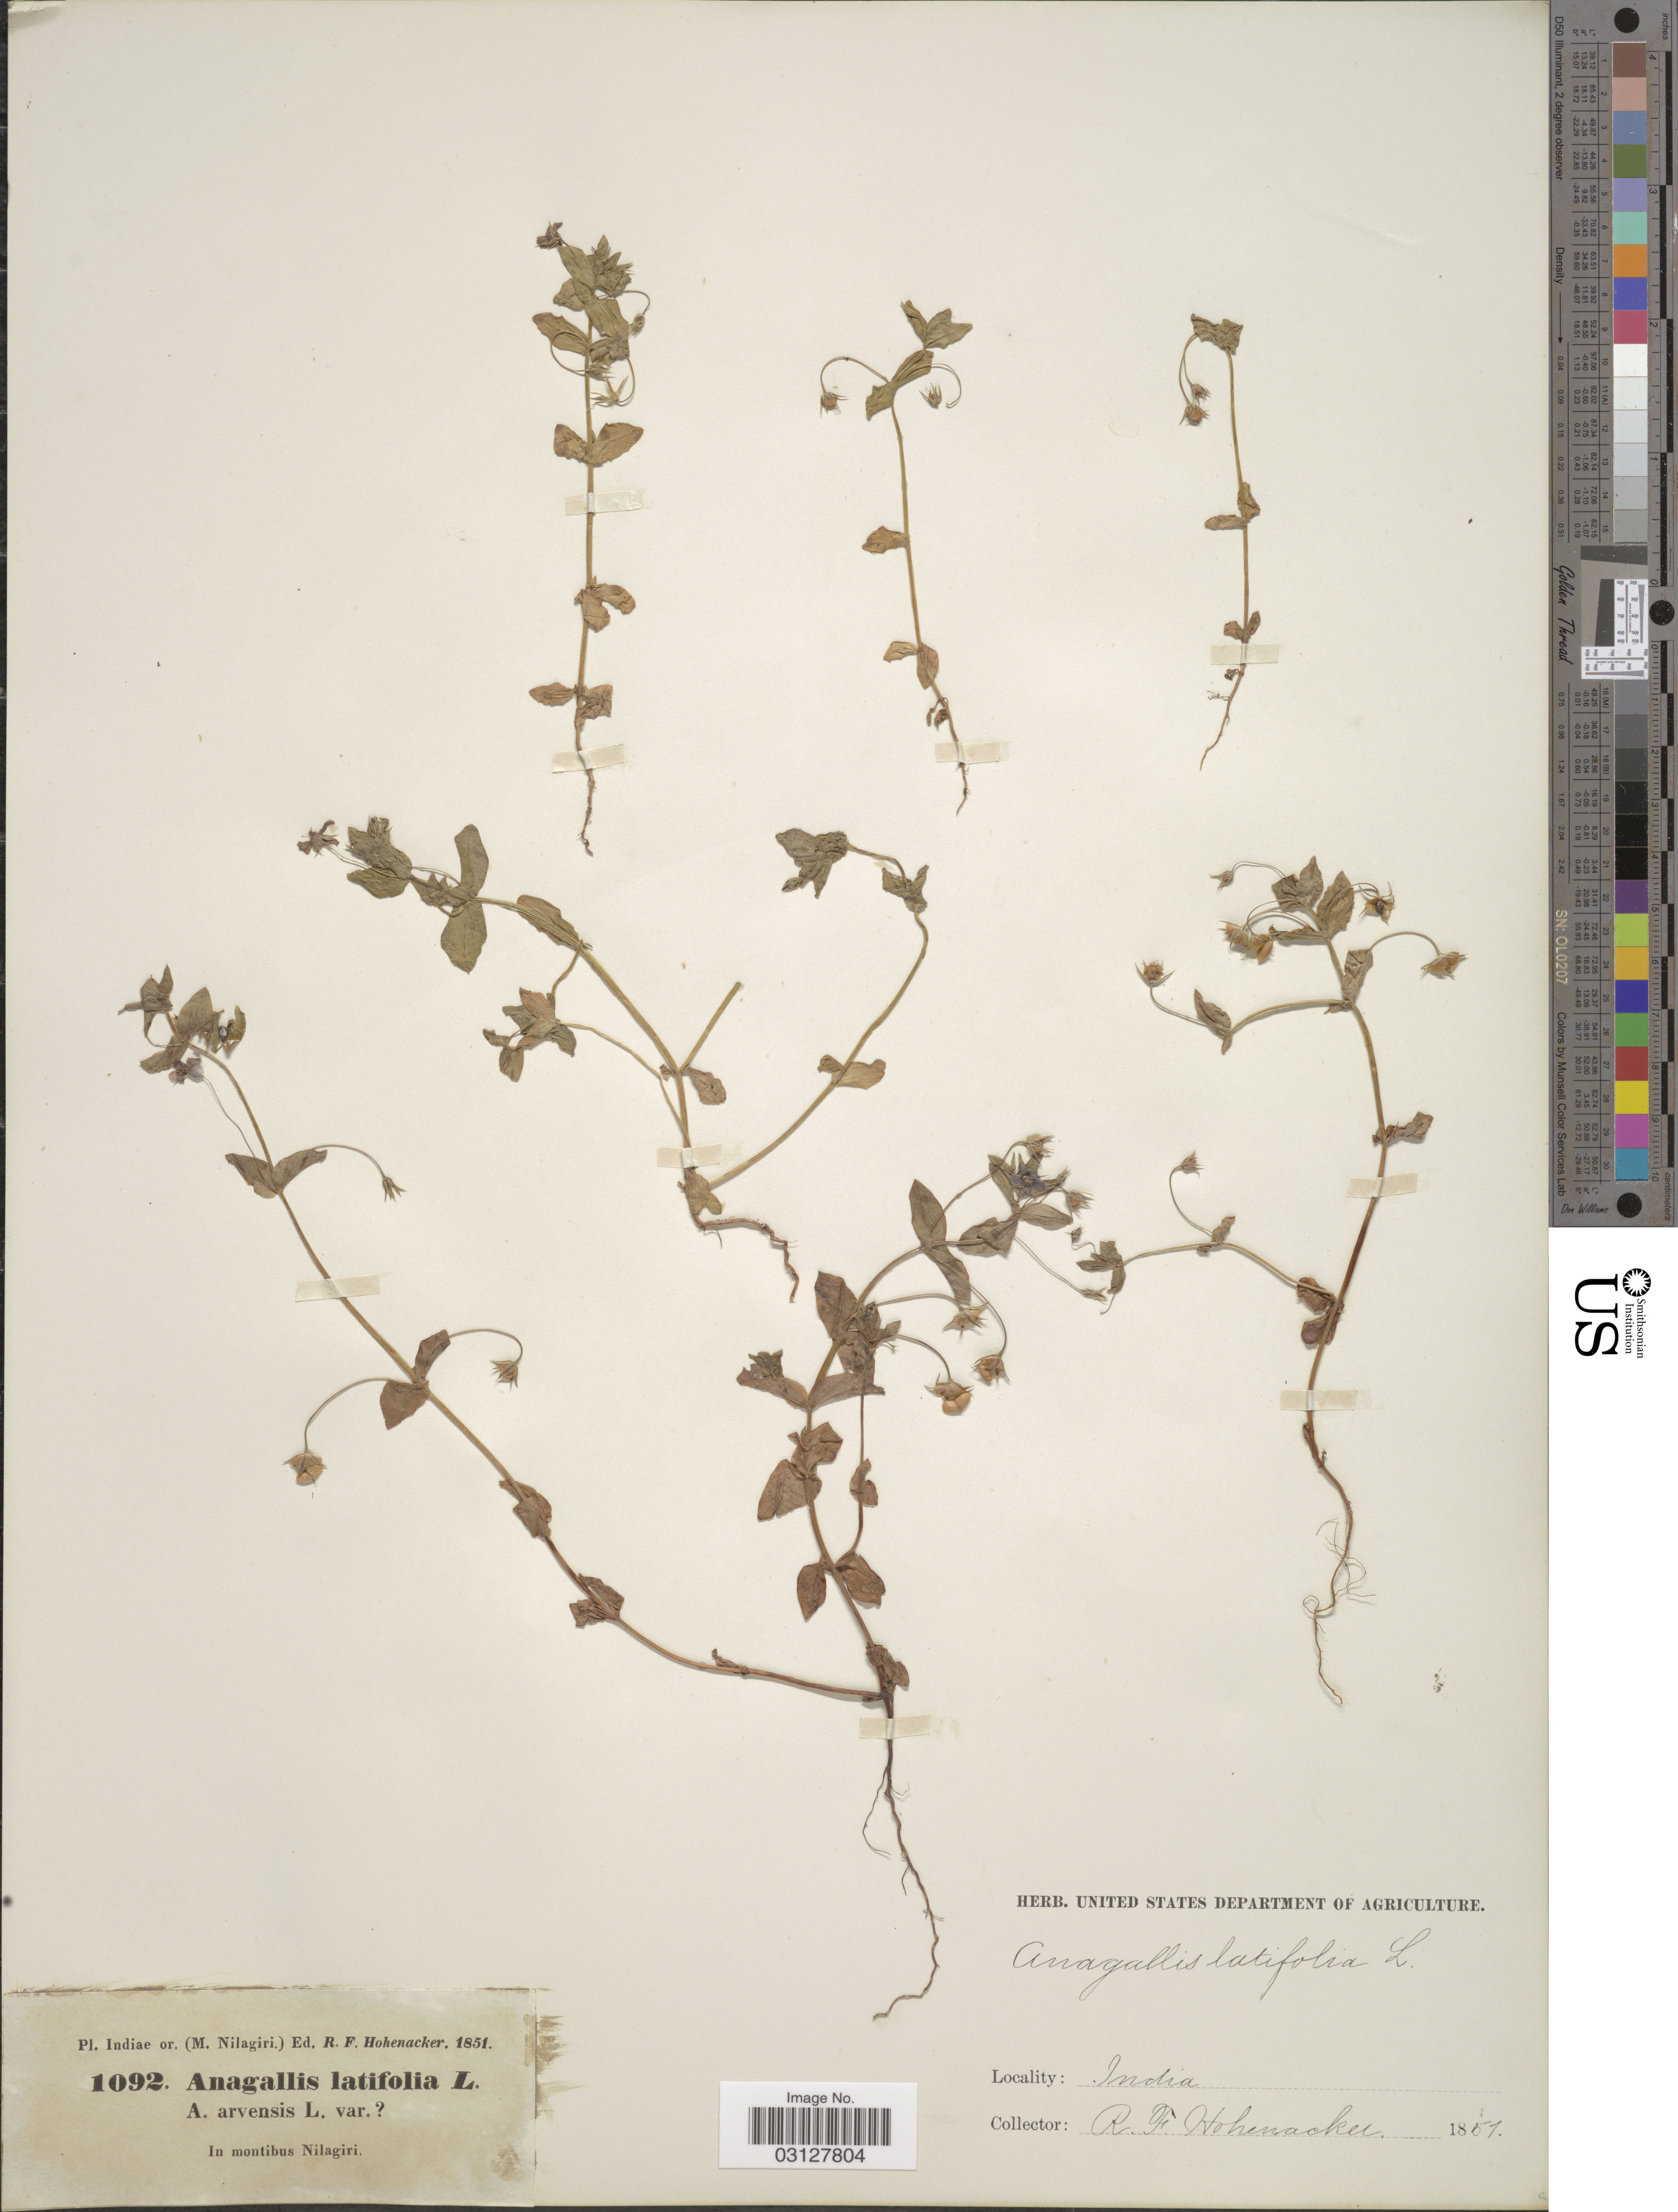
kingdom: Plantae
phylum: Tracheophyta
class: Magnoliopsida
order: Ericales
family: Primulaceae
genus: Anagallis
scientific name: Anagallis latifolia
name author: L.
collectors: R. F. Hohenacker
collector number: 1092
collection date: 1851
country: India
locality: In montibus Nilagiri.